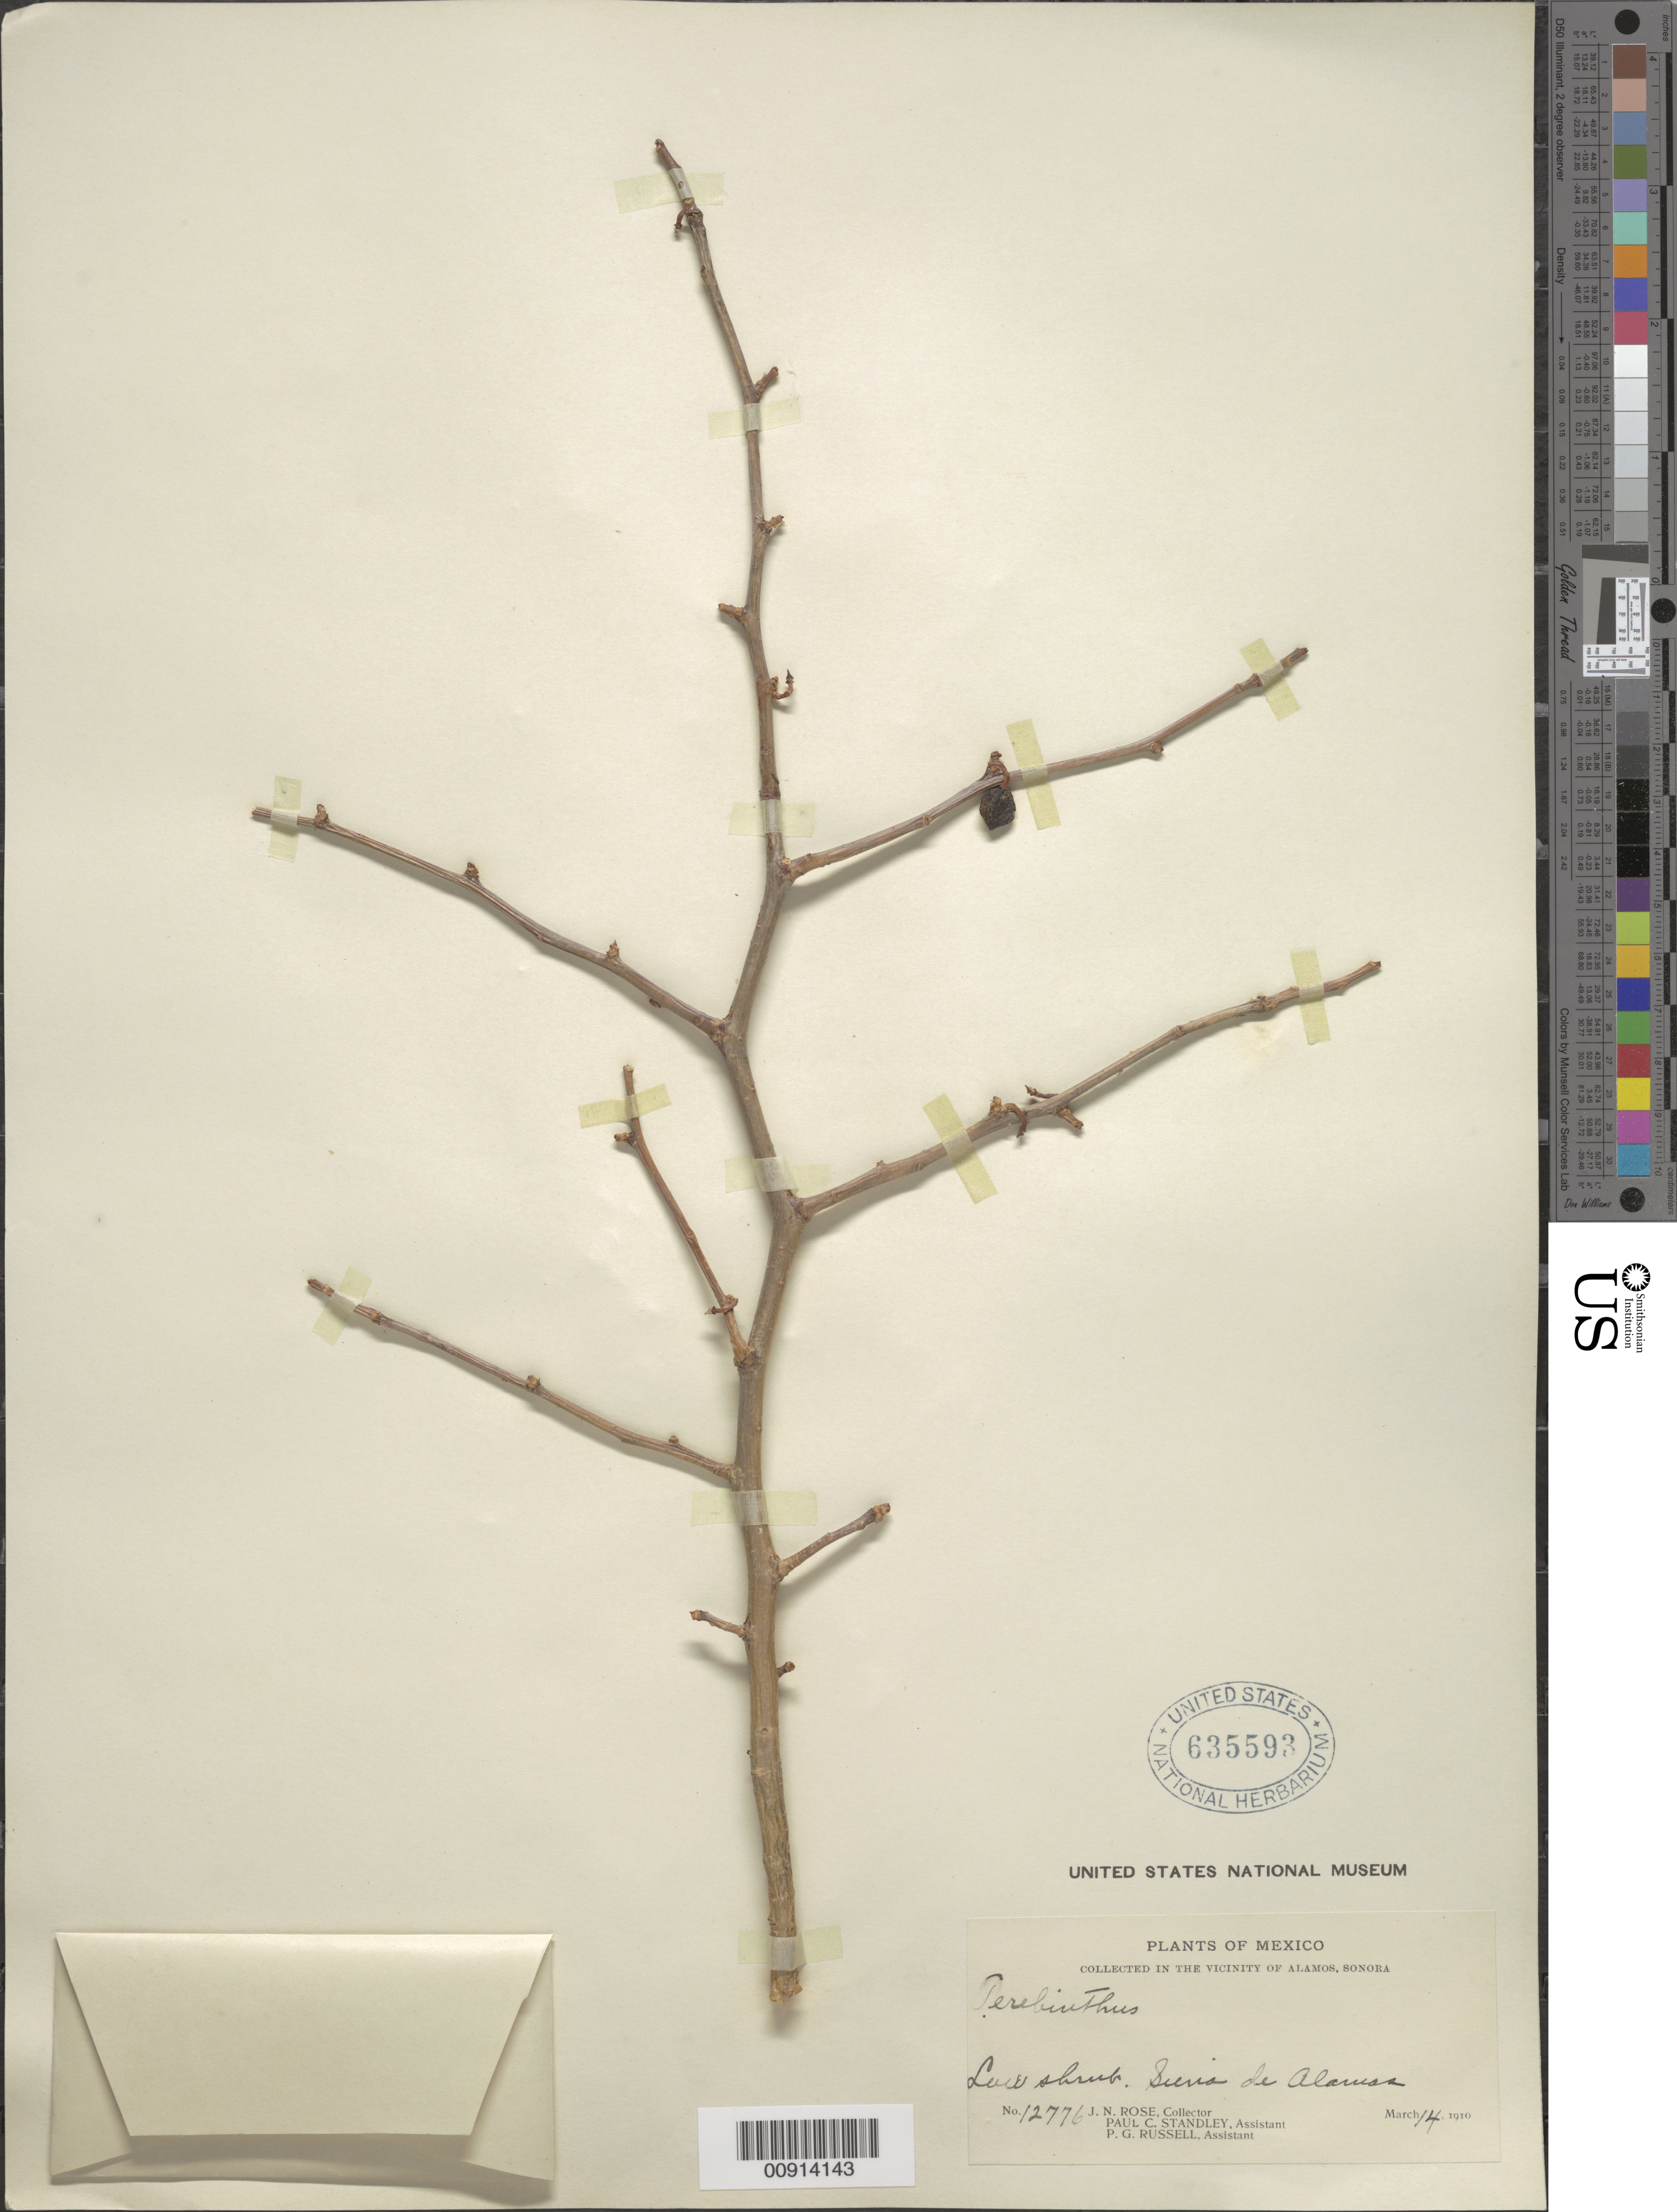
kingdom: Plantae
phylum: Tracheophyta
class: Magnoliopsida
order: Sapindales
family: Burseraceae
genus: Bursera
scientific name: Bursera sp.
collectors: J. N. Rose, P. C. Standley & P. G. Russell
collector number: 12776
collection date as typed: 14 Mar 1910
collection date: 1910-03-14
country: Mexico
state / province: Sonora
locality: Sierra de Alamos, in the vicinity of Alamos, Sonora.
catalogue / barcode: US 635593